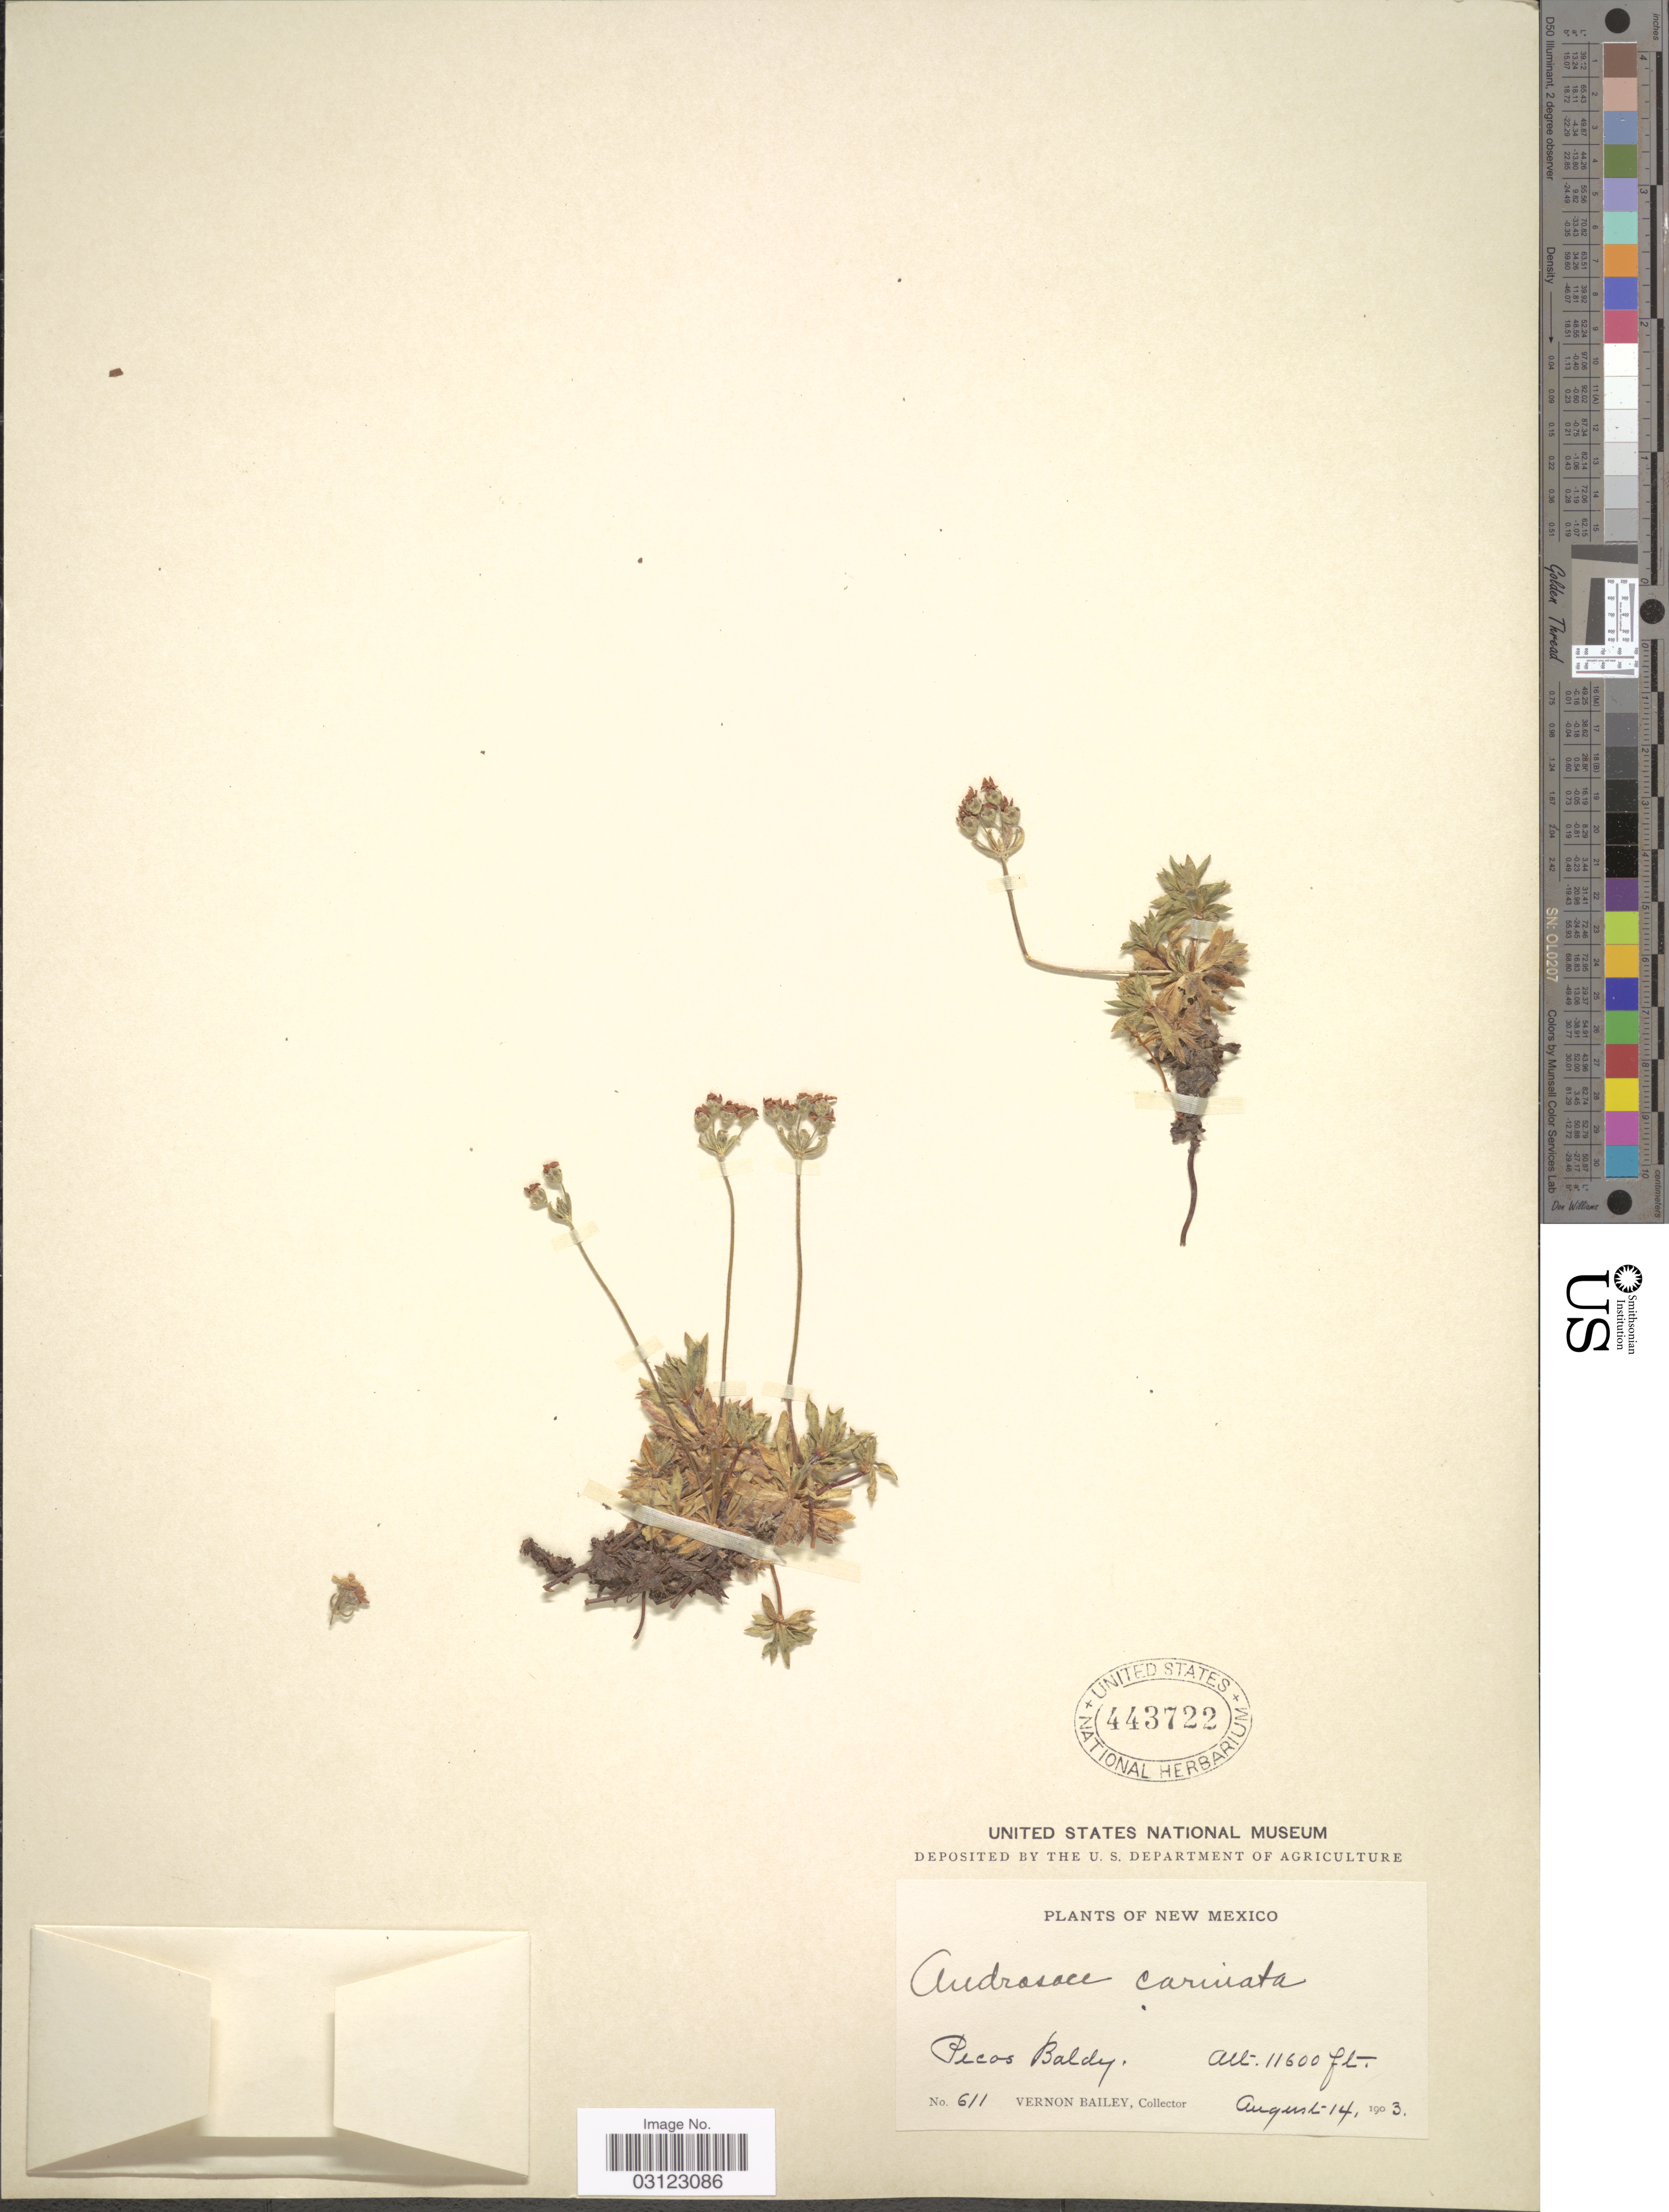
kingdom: Plantae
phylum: Tracheophyta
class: Magnoliopsida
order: Ericales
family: Primulaceae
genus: Androsace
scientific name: Androsace carinata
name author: Torr.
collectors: V. O. Bailey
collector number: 611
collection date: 1903-08-14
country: United States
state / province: New Mexico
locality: Pecos Baldy.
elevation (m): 3536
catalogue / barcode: US 443722